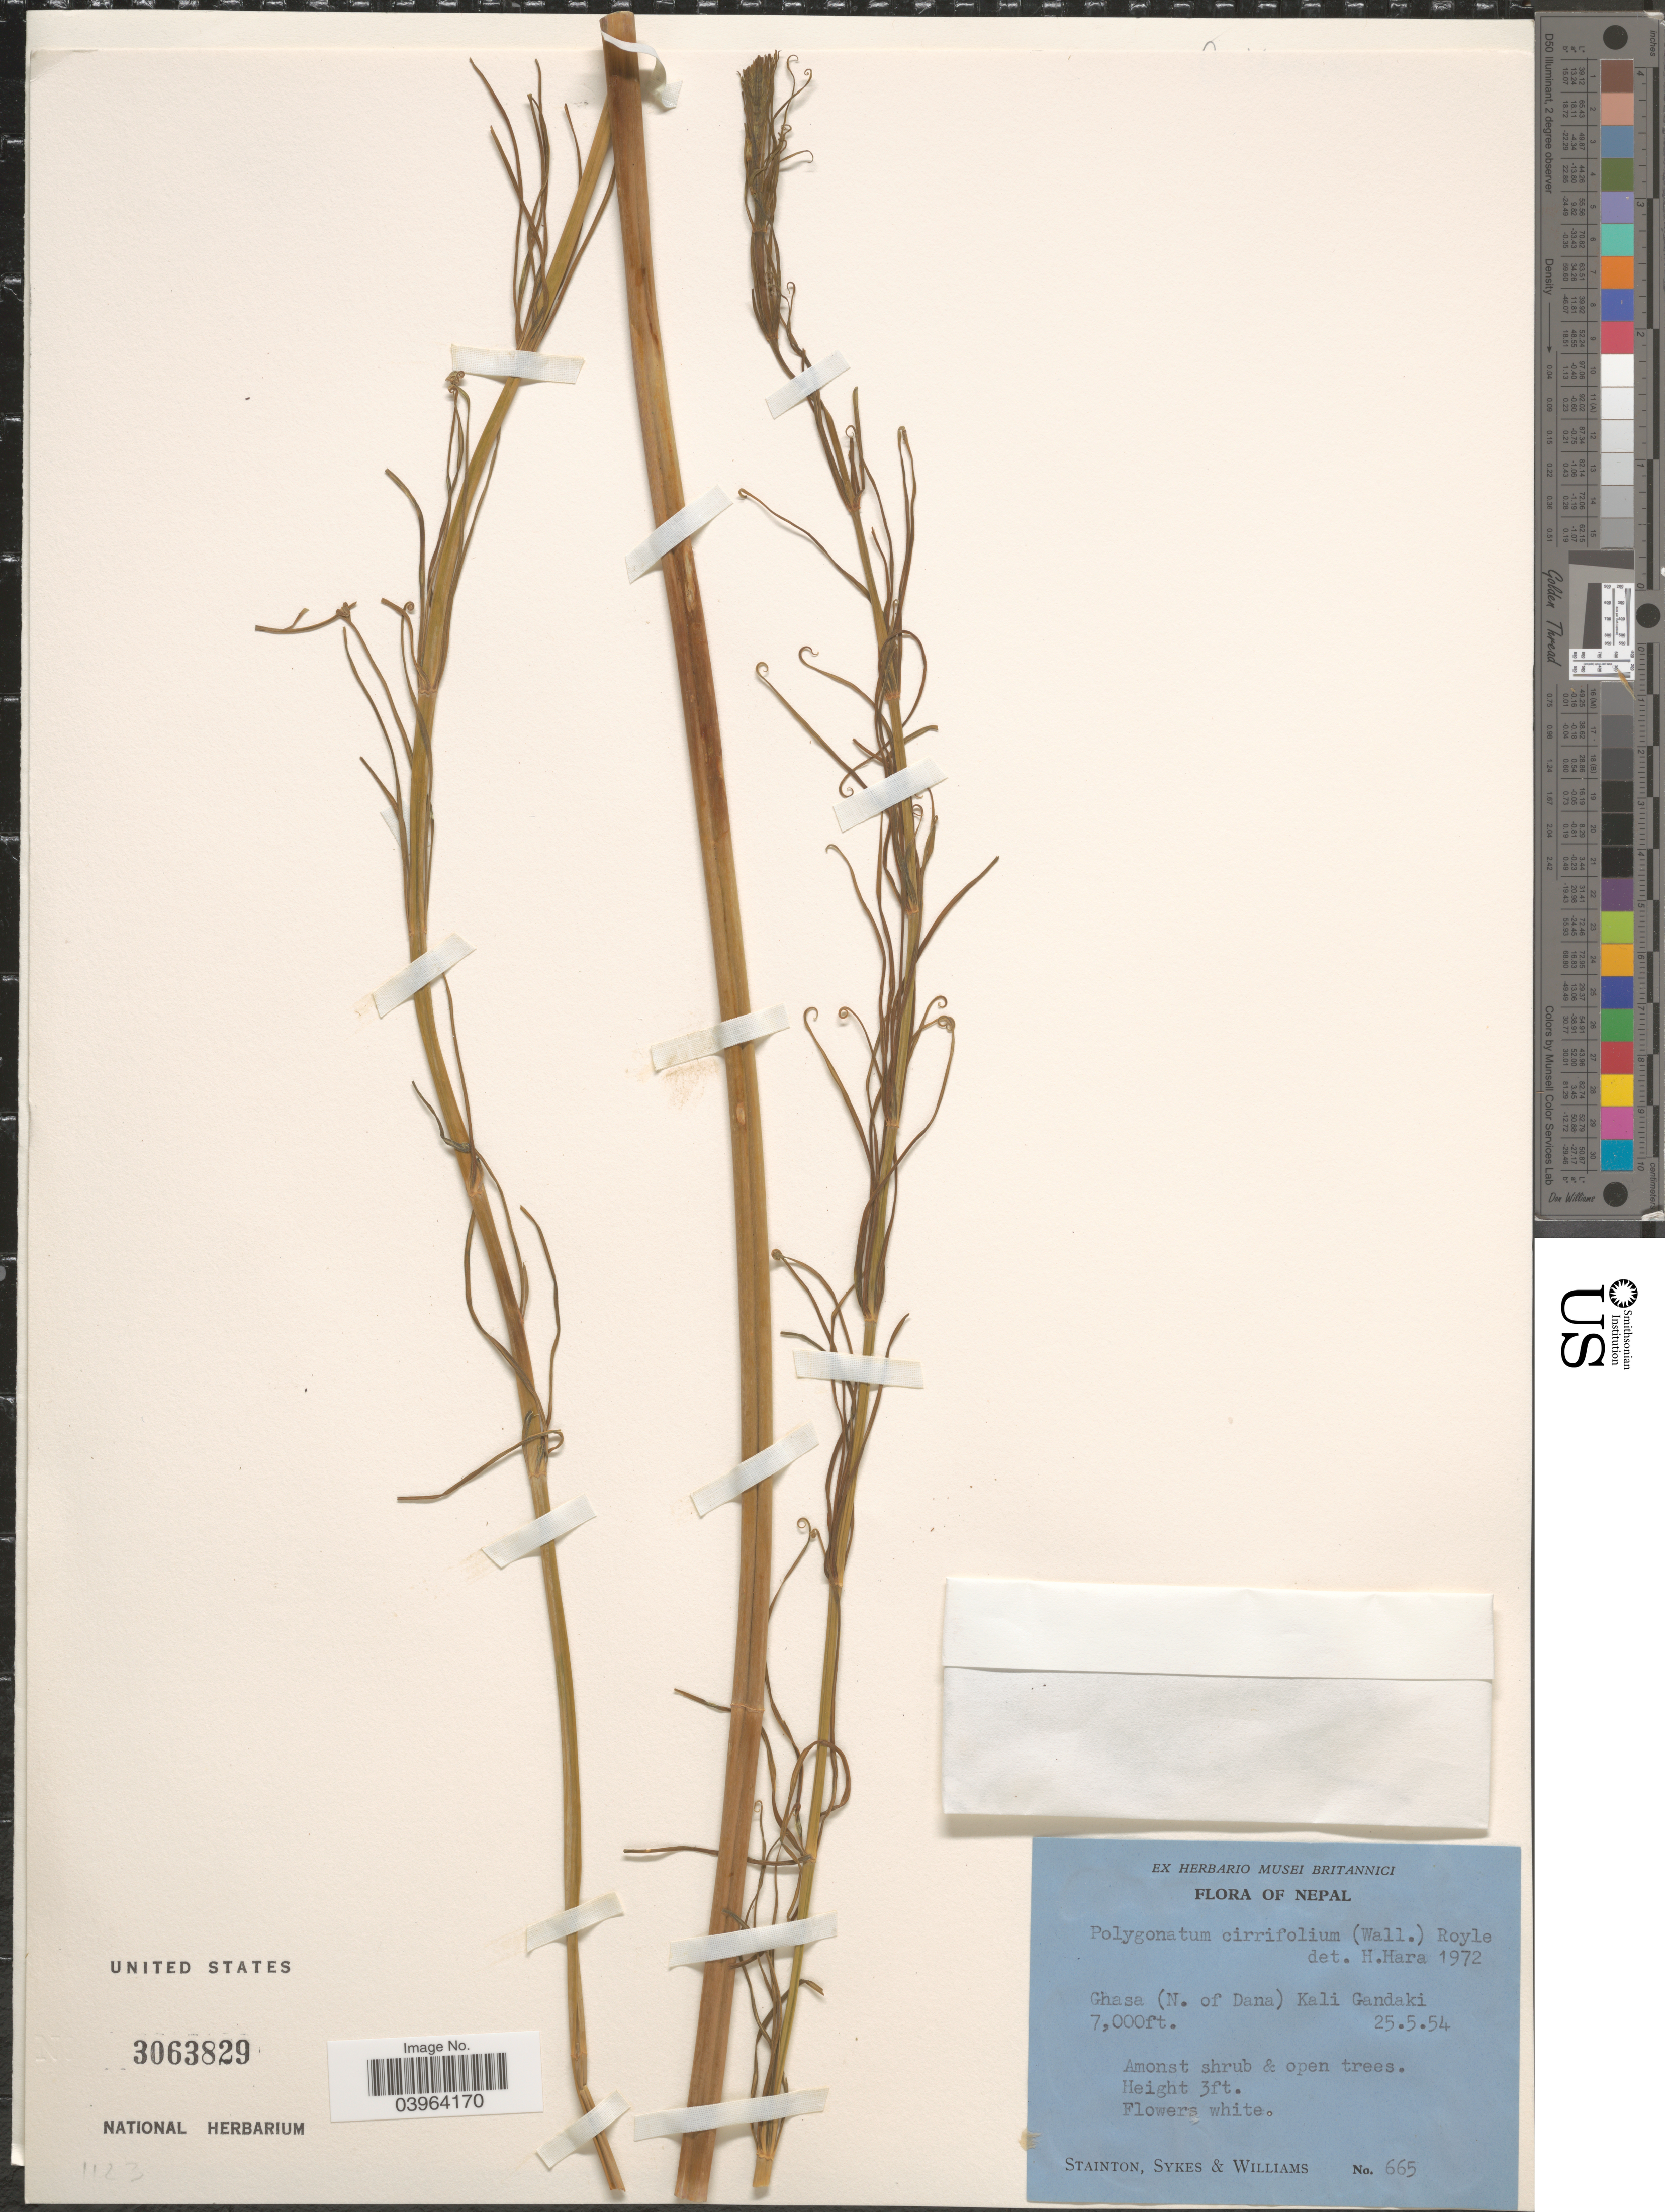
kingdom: Plantae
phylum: Tracheophyta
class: Liliopsida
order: Asparagales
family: Asparagaceae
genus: Polygonatum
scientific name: Polygonatum cirrhifolium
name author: (Wall.) Royle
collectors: -. Stainton, Sykes, -- & -- Williams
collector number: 665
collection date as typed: Transcribed d/m/y: 25/5/54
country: Nepal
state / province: Gandaki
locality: Ghasa (N. of Dana) Kali Gandaki.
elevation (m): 2134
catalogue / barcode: US 3063829